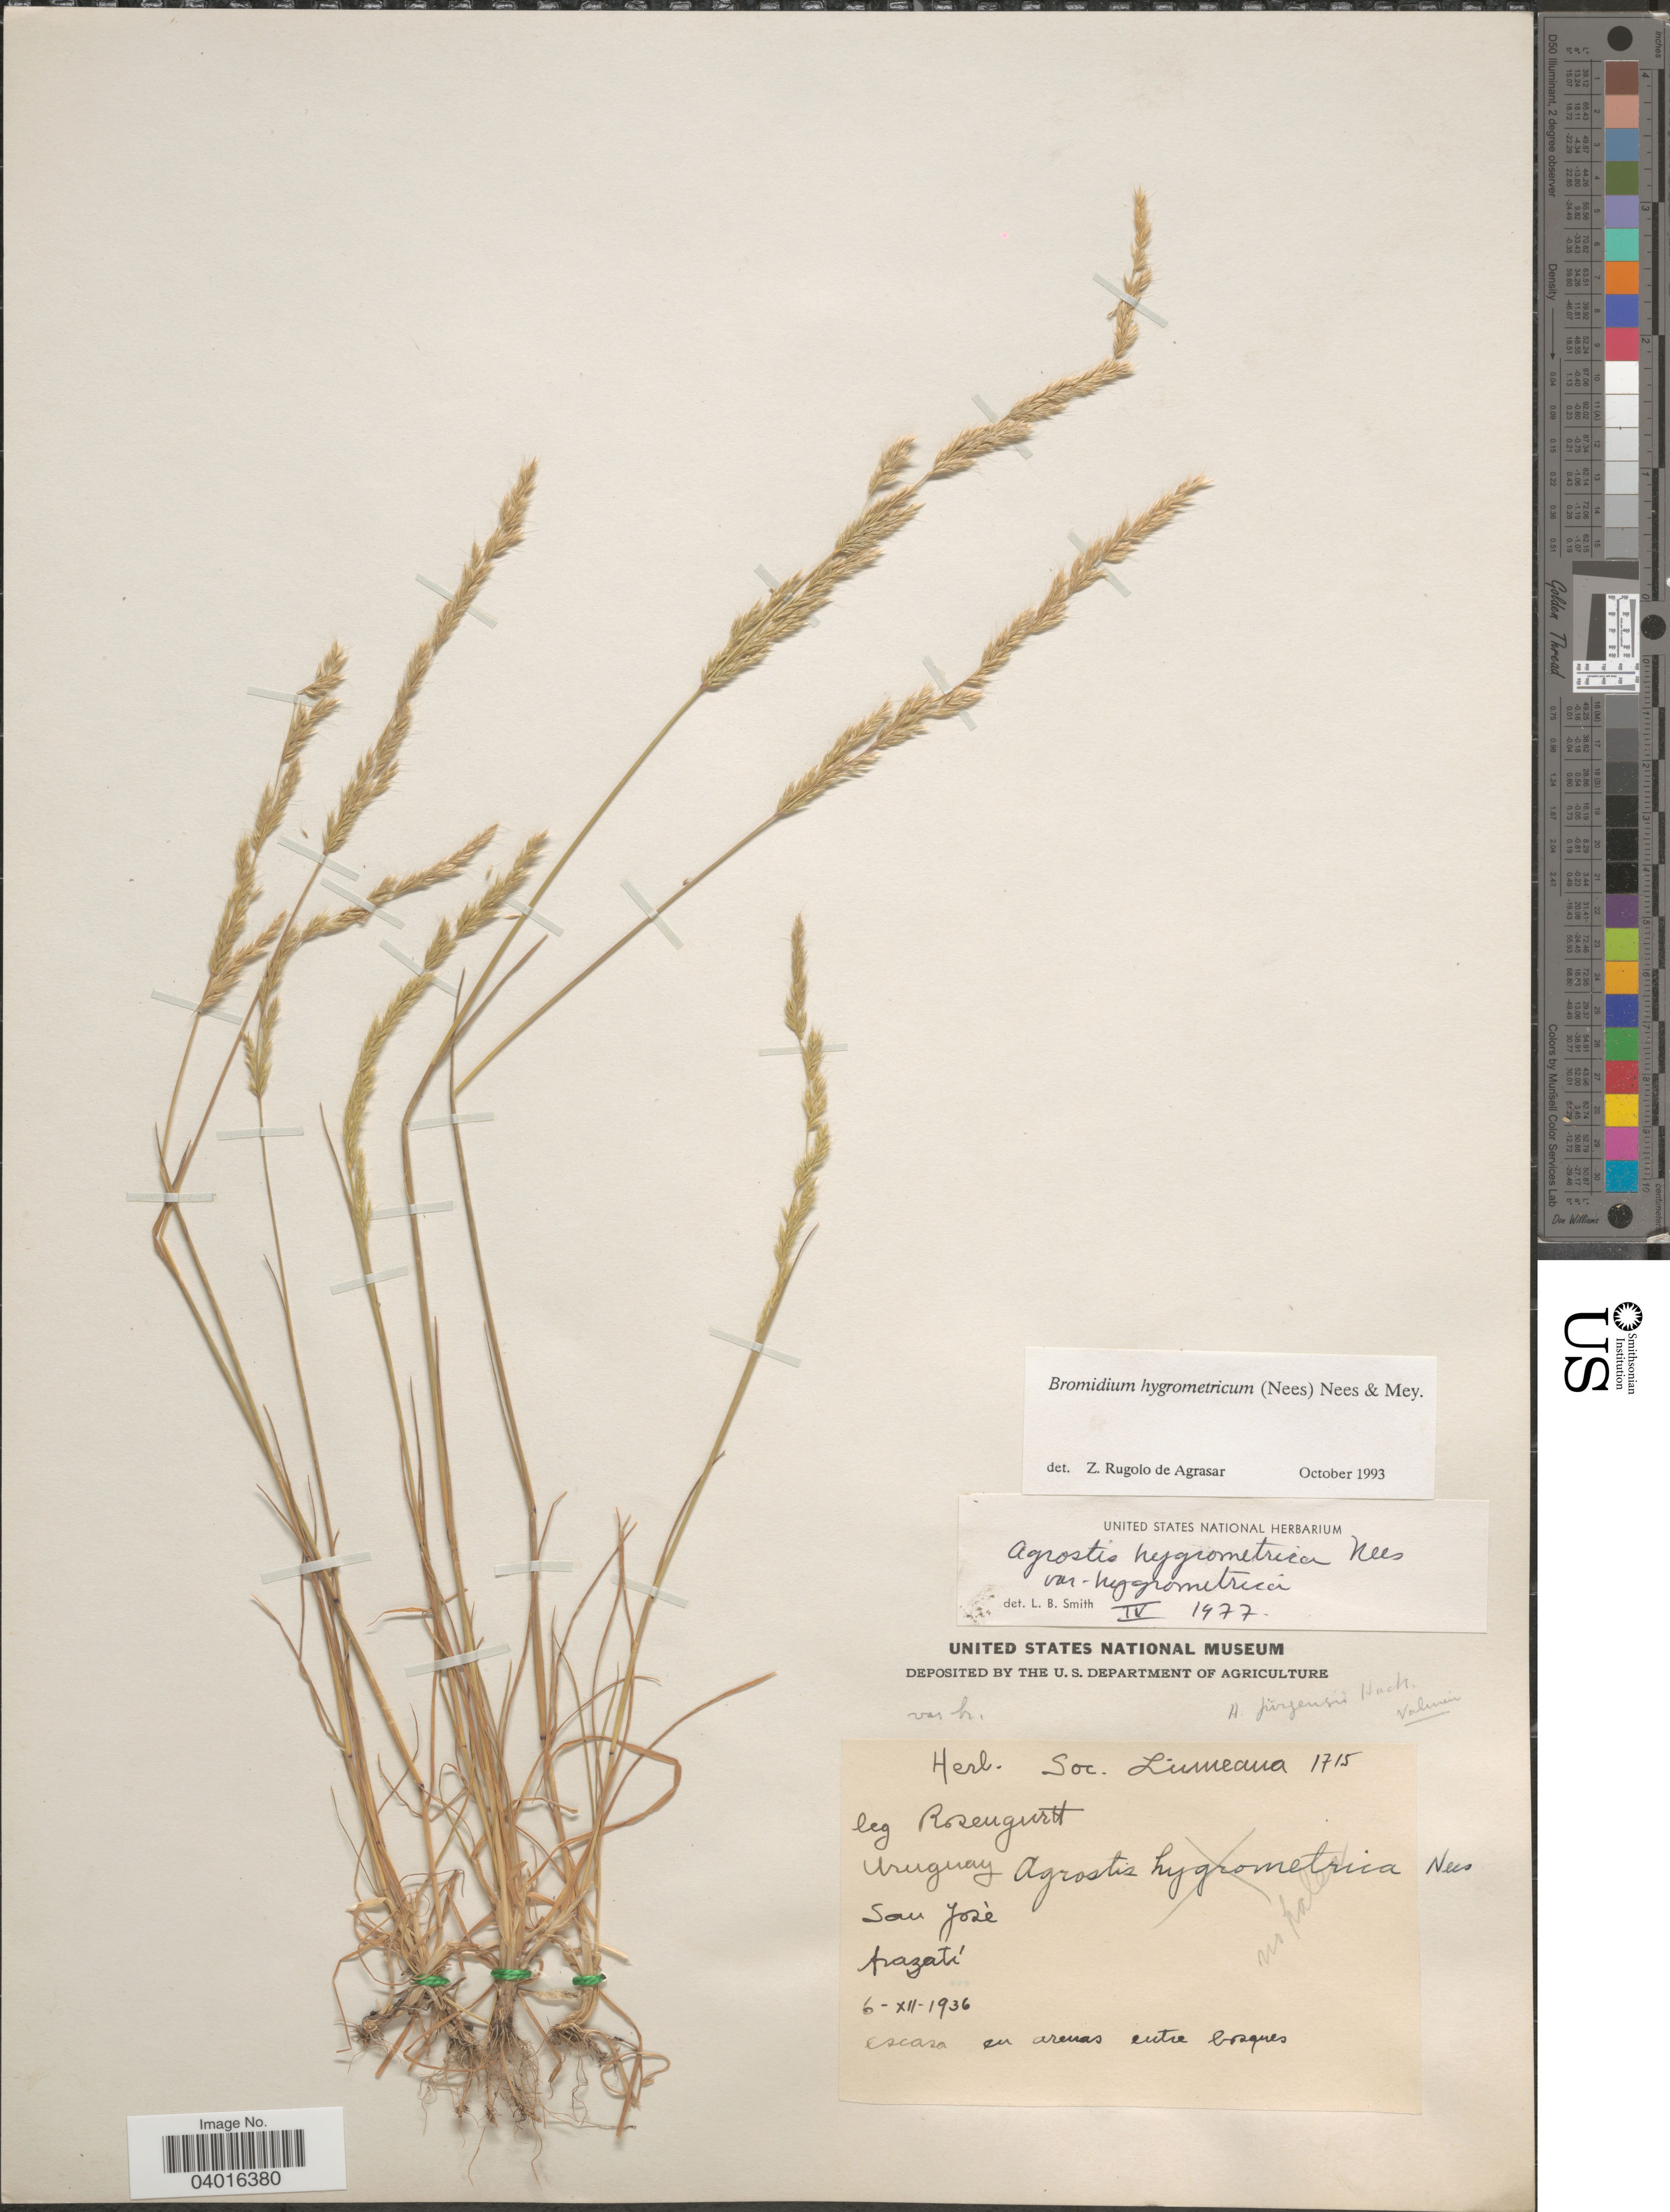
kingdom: Plantae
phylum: Tracheophyta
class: Liliopsida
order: Poales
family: Poaceae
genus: Bromidium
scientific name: Bromidium hygrometricum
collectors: Rosengurtt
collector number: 1715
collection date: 1936-12-06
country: Uruguay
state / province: San Jose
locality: Arazatí.